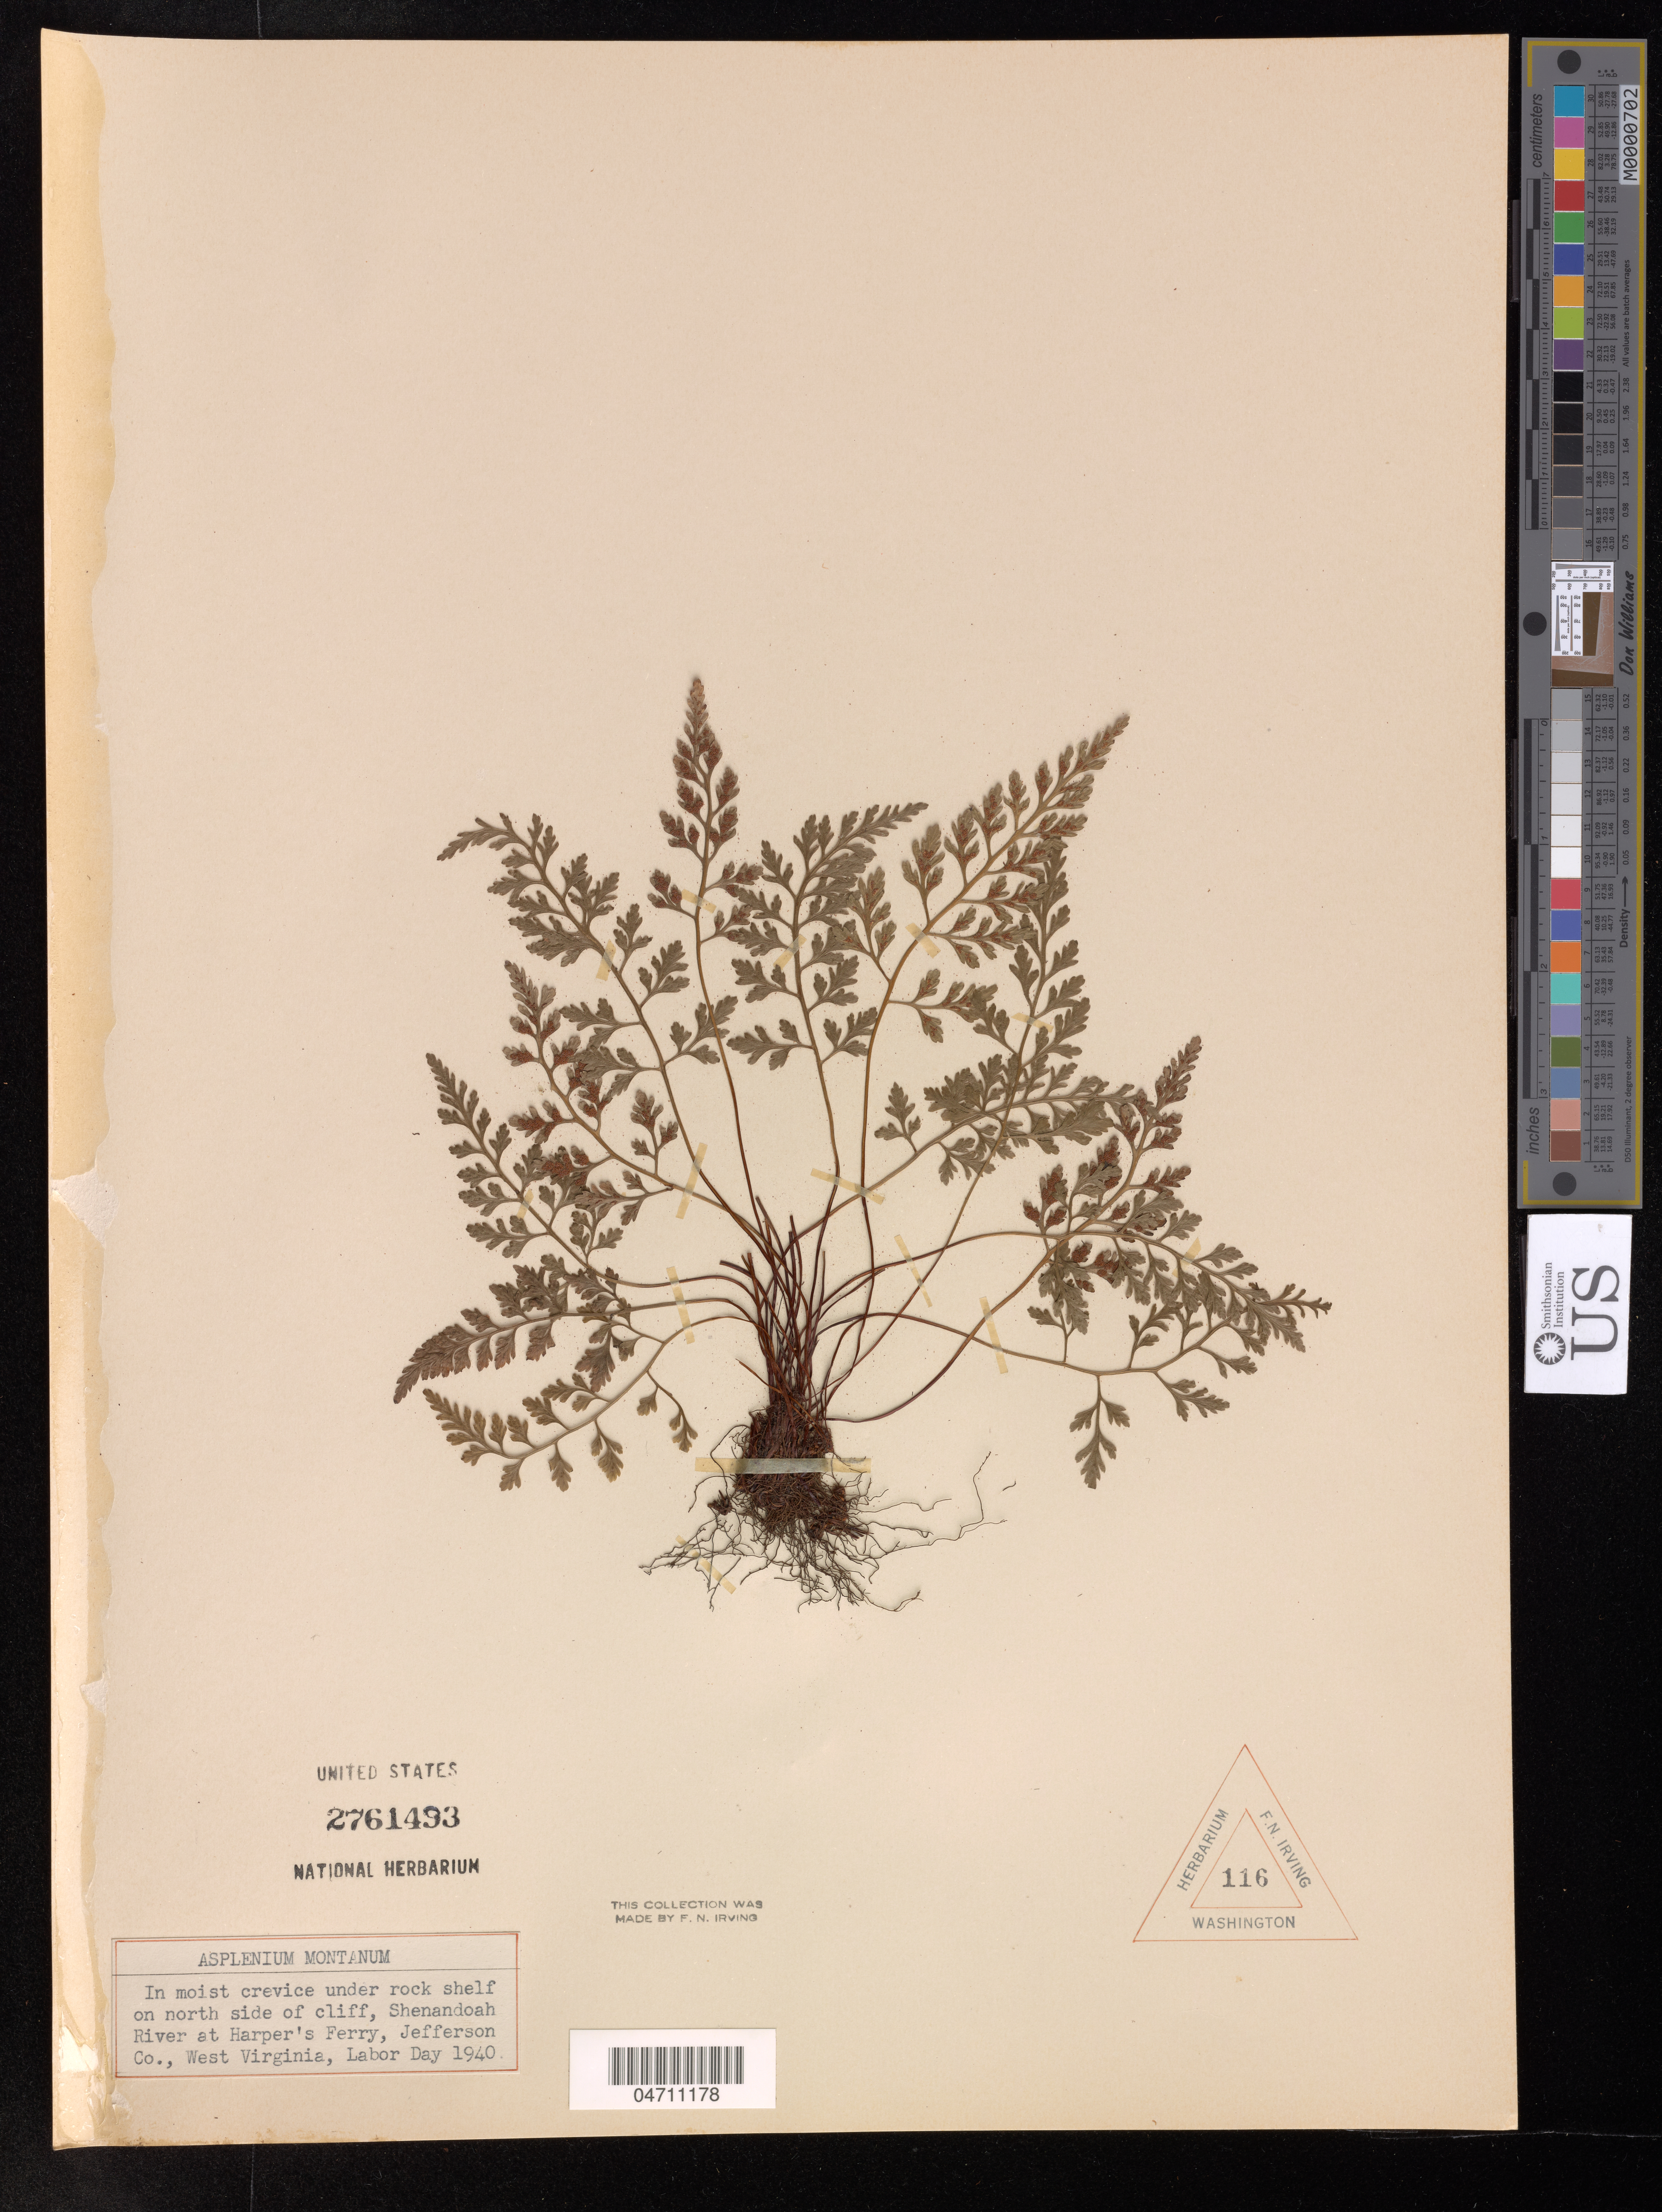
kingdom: Plantae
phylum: Tracheophyta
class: Polypodiopsida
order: Polypodiales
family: Aspleniaceae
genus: Asplenium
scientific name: Asplenium montanum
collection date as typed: Labor day 1940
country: United States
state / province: West Virginia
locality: In moist crevice under rock shelf on north side of cliff Shenandoah River at Harper's Ferry, Jefferson Co.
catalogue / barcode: US 2761493